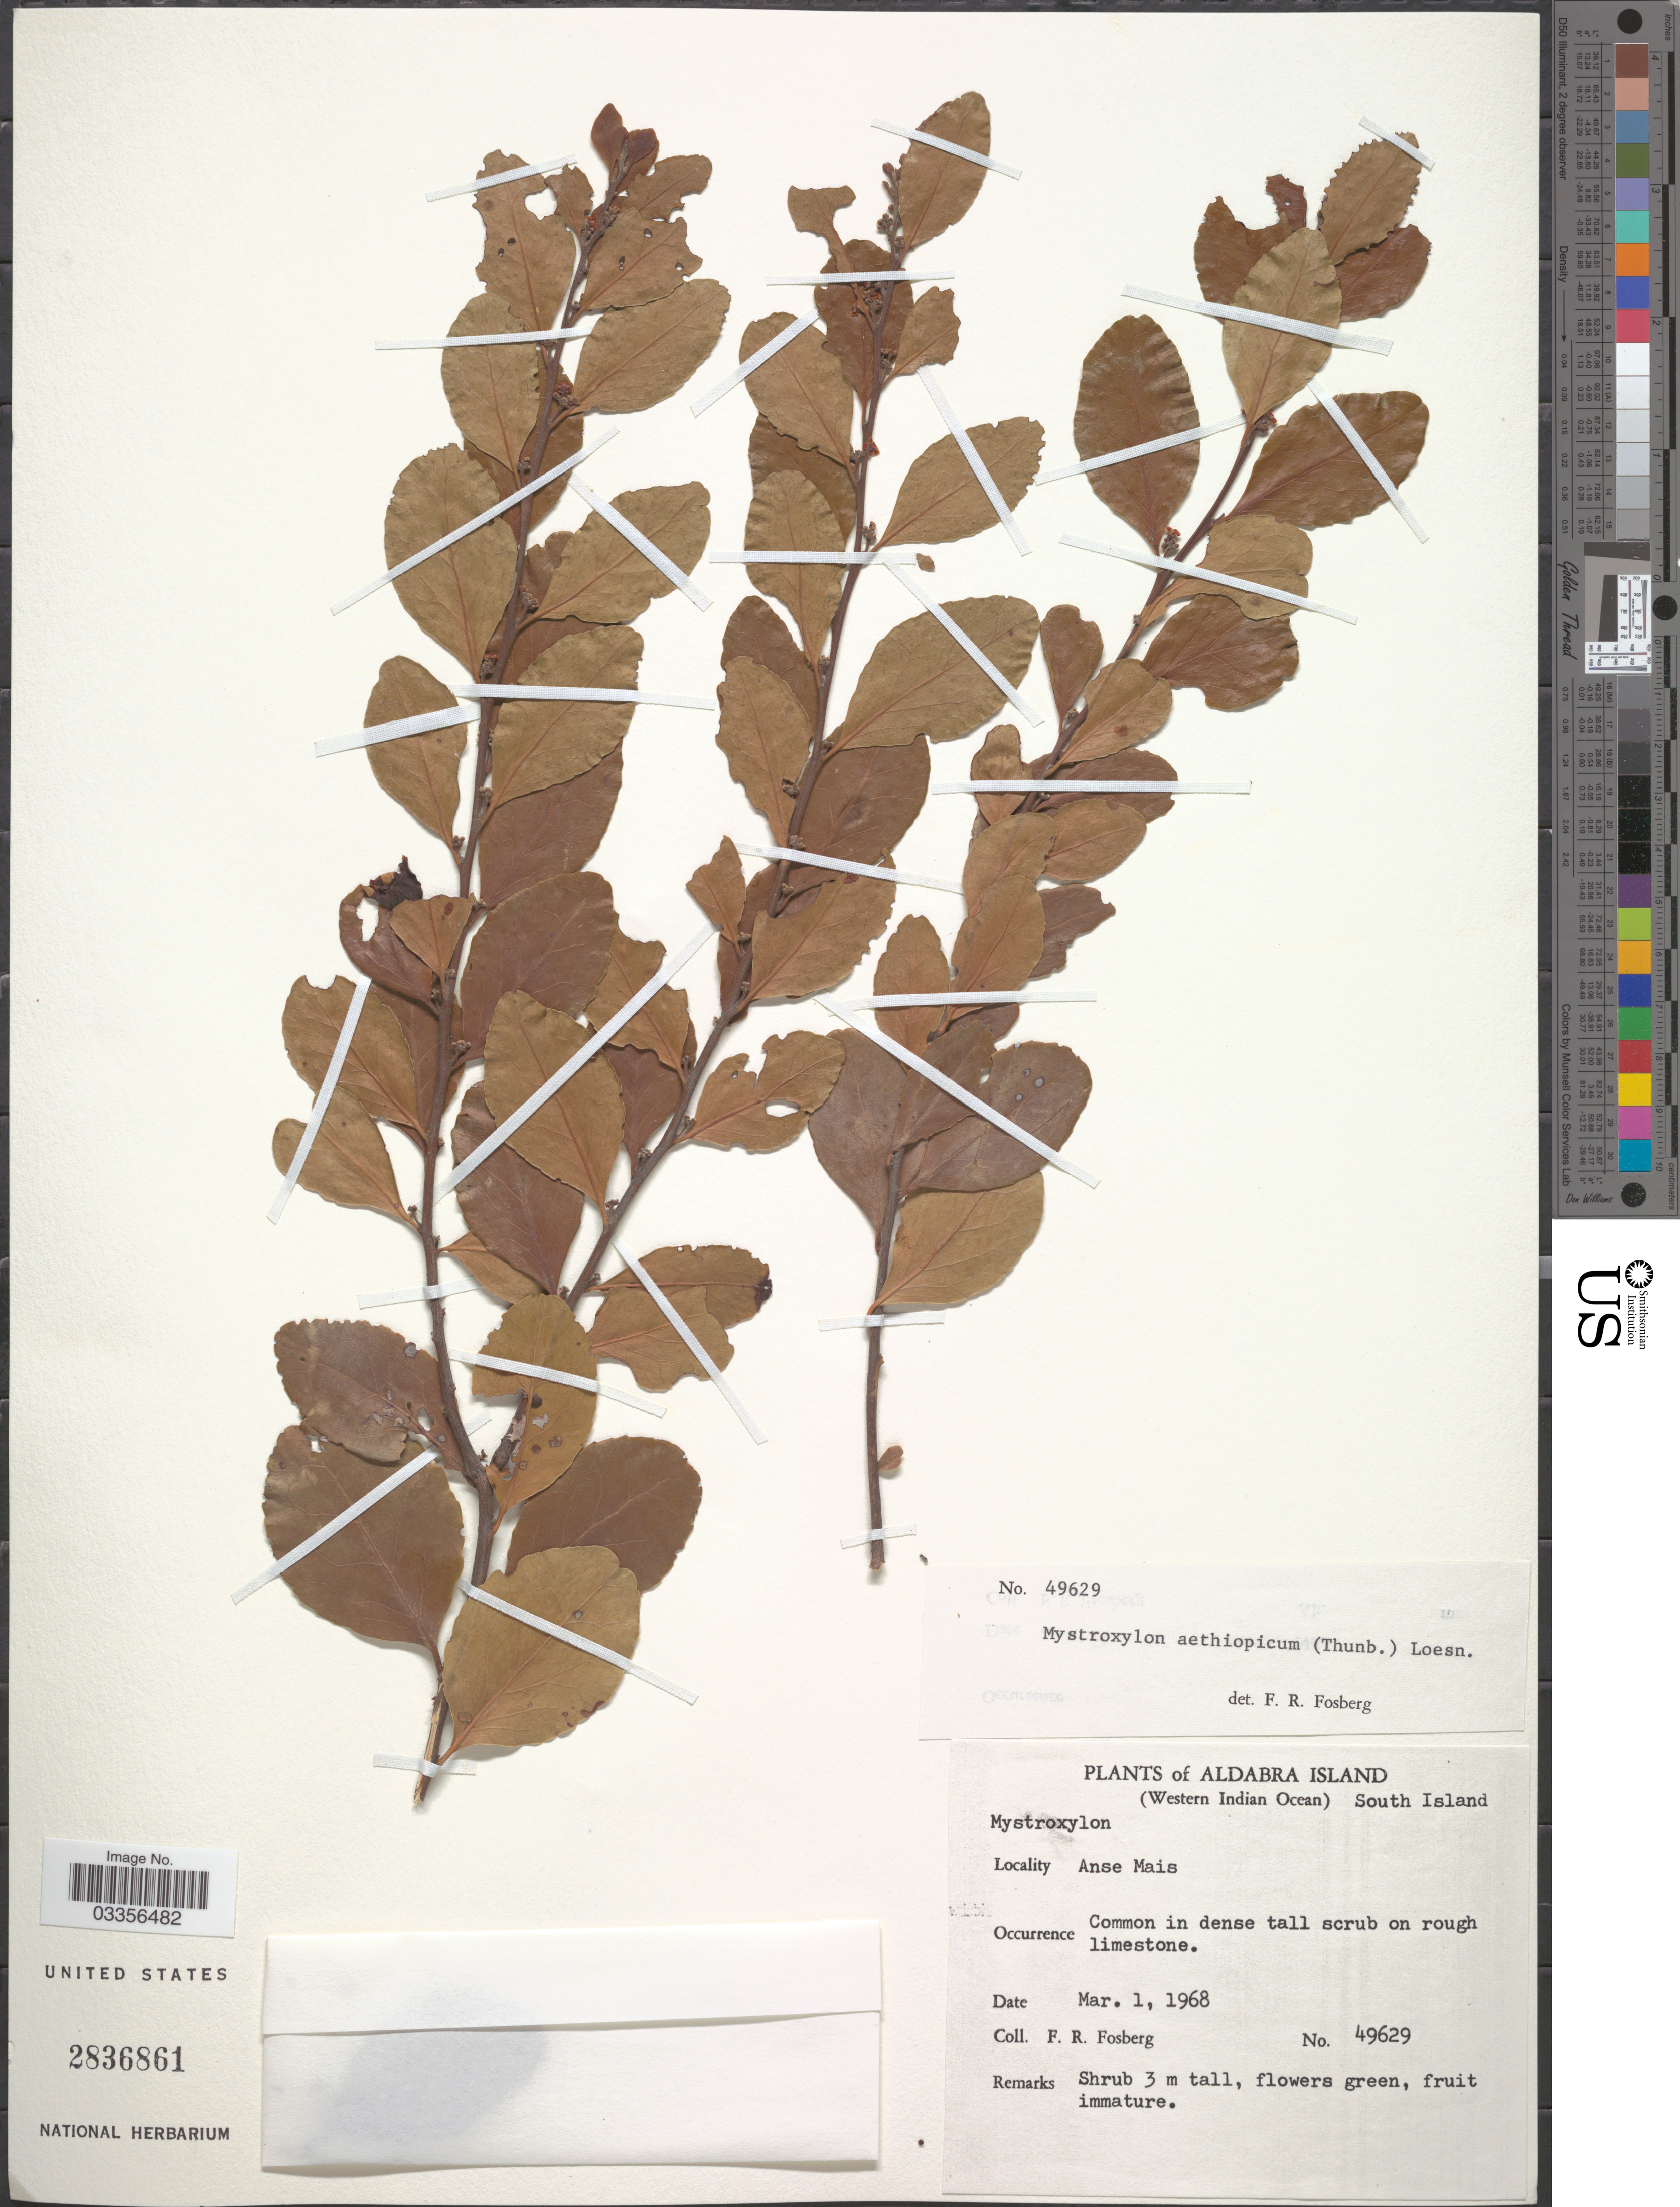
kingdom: Plantae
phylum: Tracheophyta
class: Magnoliopsida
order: Celastrales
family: Celastraceae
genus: Mystroxylon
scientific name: Mystroxylon aethiopicum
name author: (Thunb.) Loes.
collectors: F. R. Fosberg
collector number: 49629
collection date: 1968-03-01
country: Seychelles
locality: Aldabra Island (Western Indian Ocean) South Island, Anse Mais.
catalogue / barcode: US 2836861